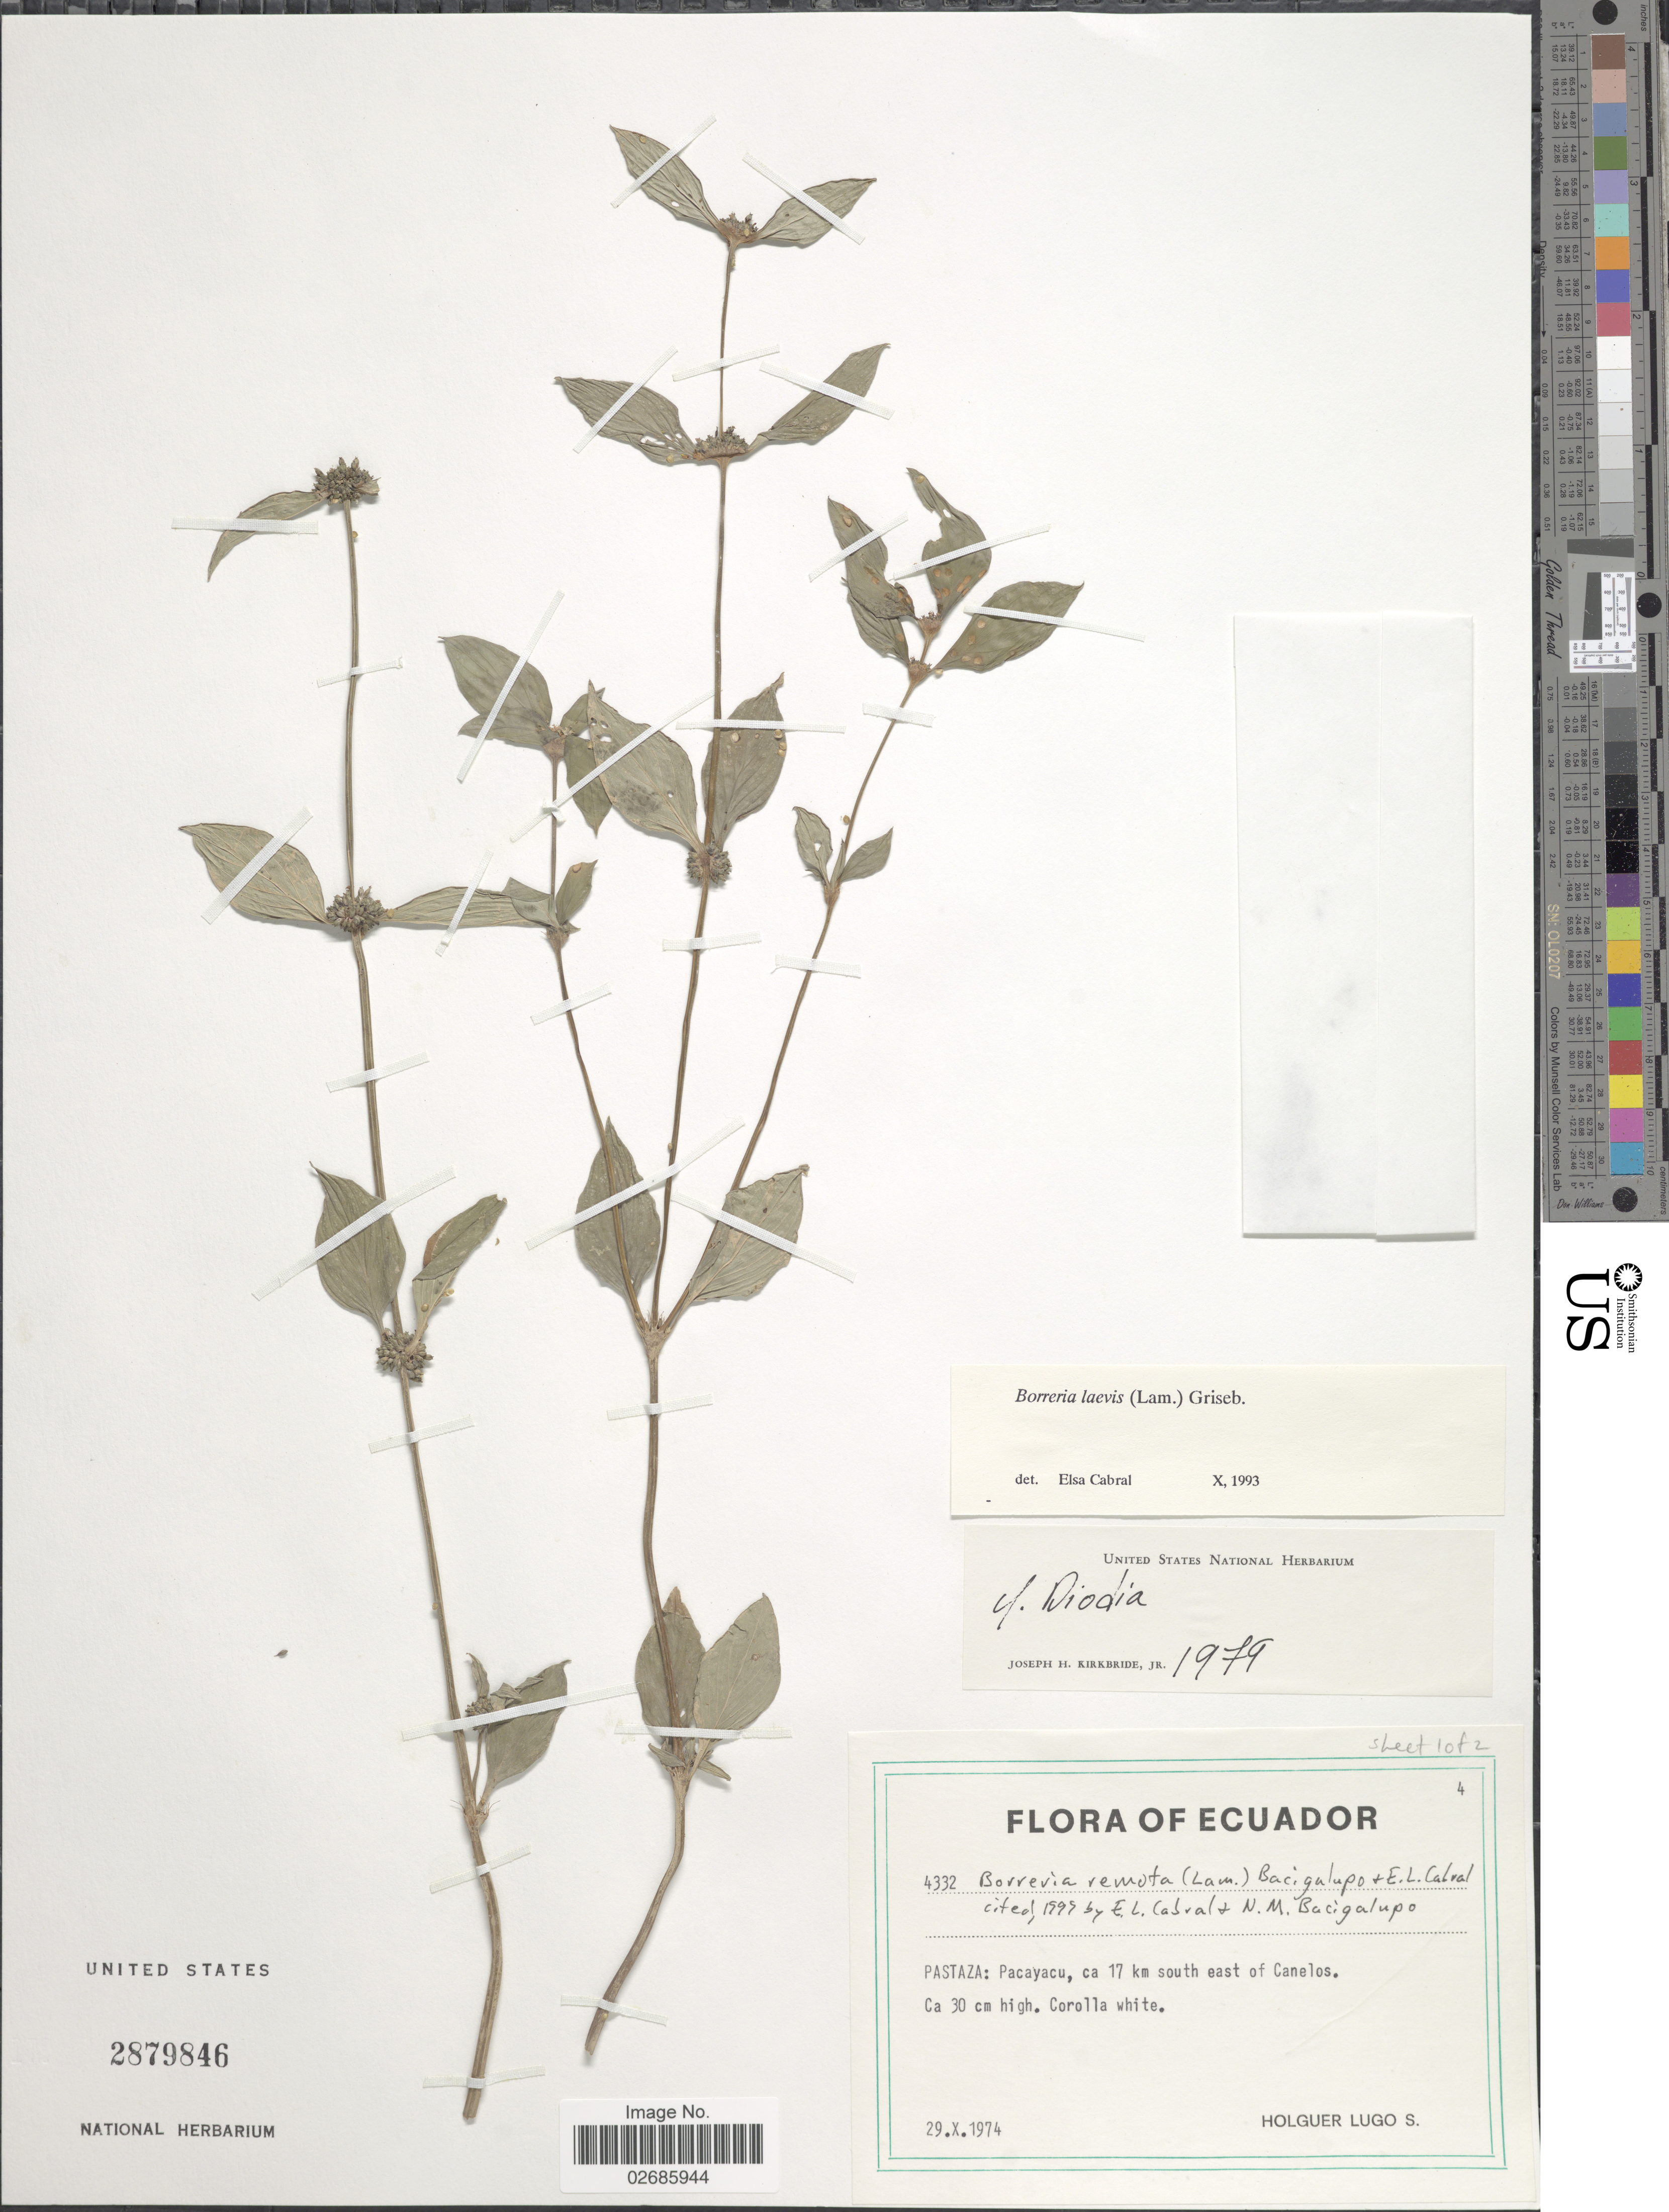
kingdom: Plantae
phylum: Tracheophyta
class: Magnoliopsida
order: Gentianales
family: Rubiaceae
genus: Borreria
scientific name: Borreria remota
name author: (Lam.) Bacigalupo & E.L. Cabral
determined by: Kirkbride, J. H., Jr.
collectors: H. Lugo S.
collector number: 4332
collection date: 1974-10-29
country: Ecuador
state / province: Pastaza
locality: Parayacu, ca 17 km south east of Canelos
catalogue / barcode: US 2879846